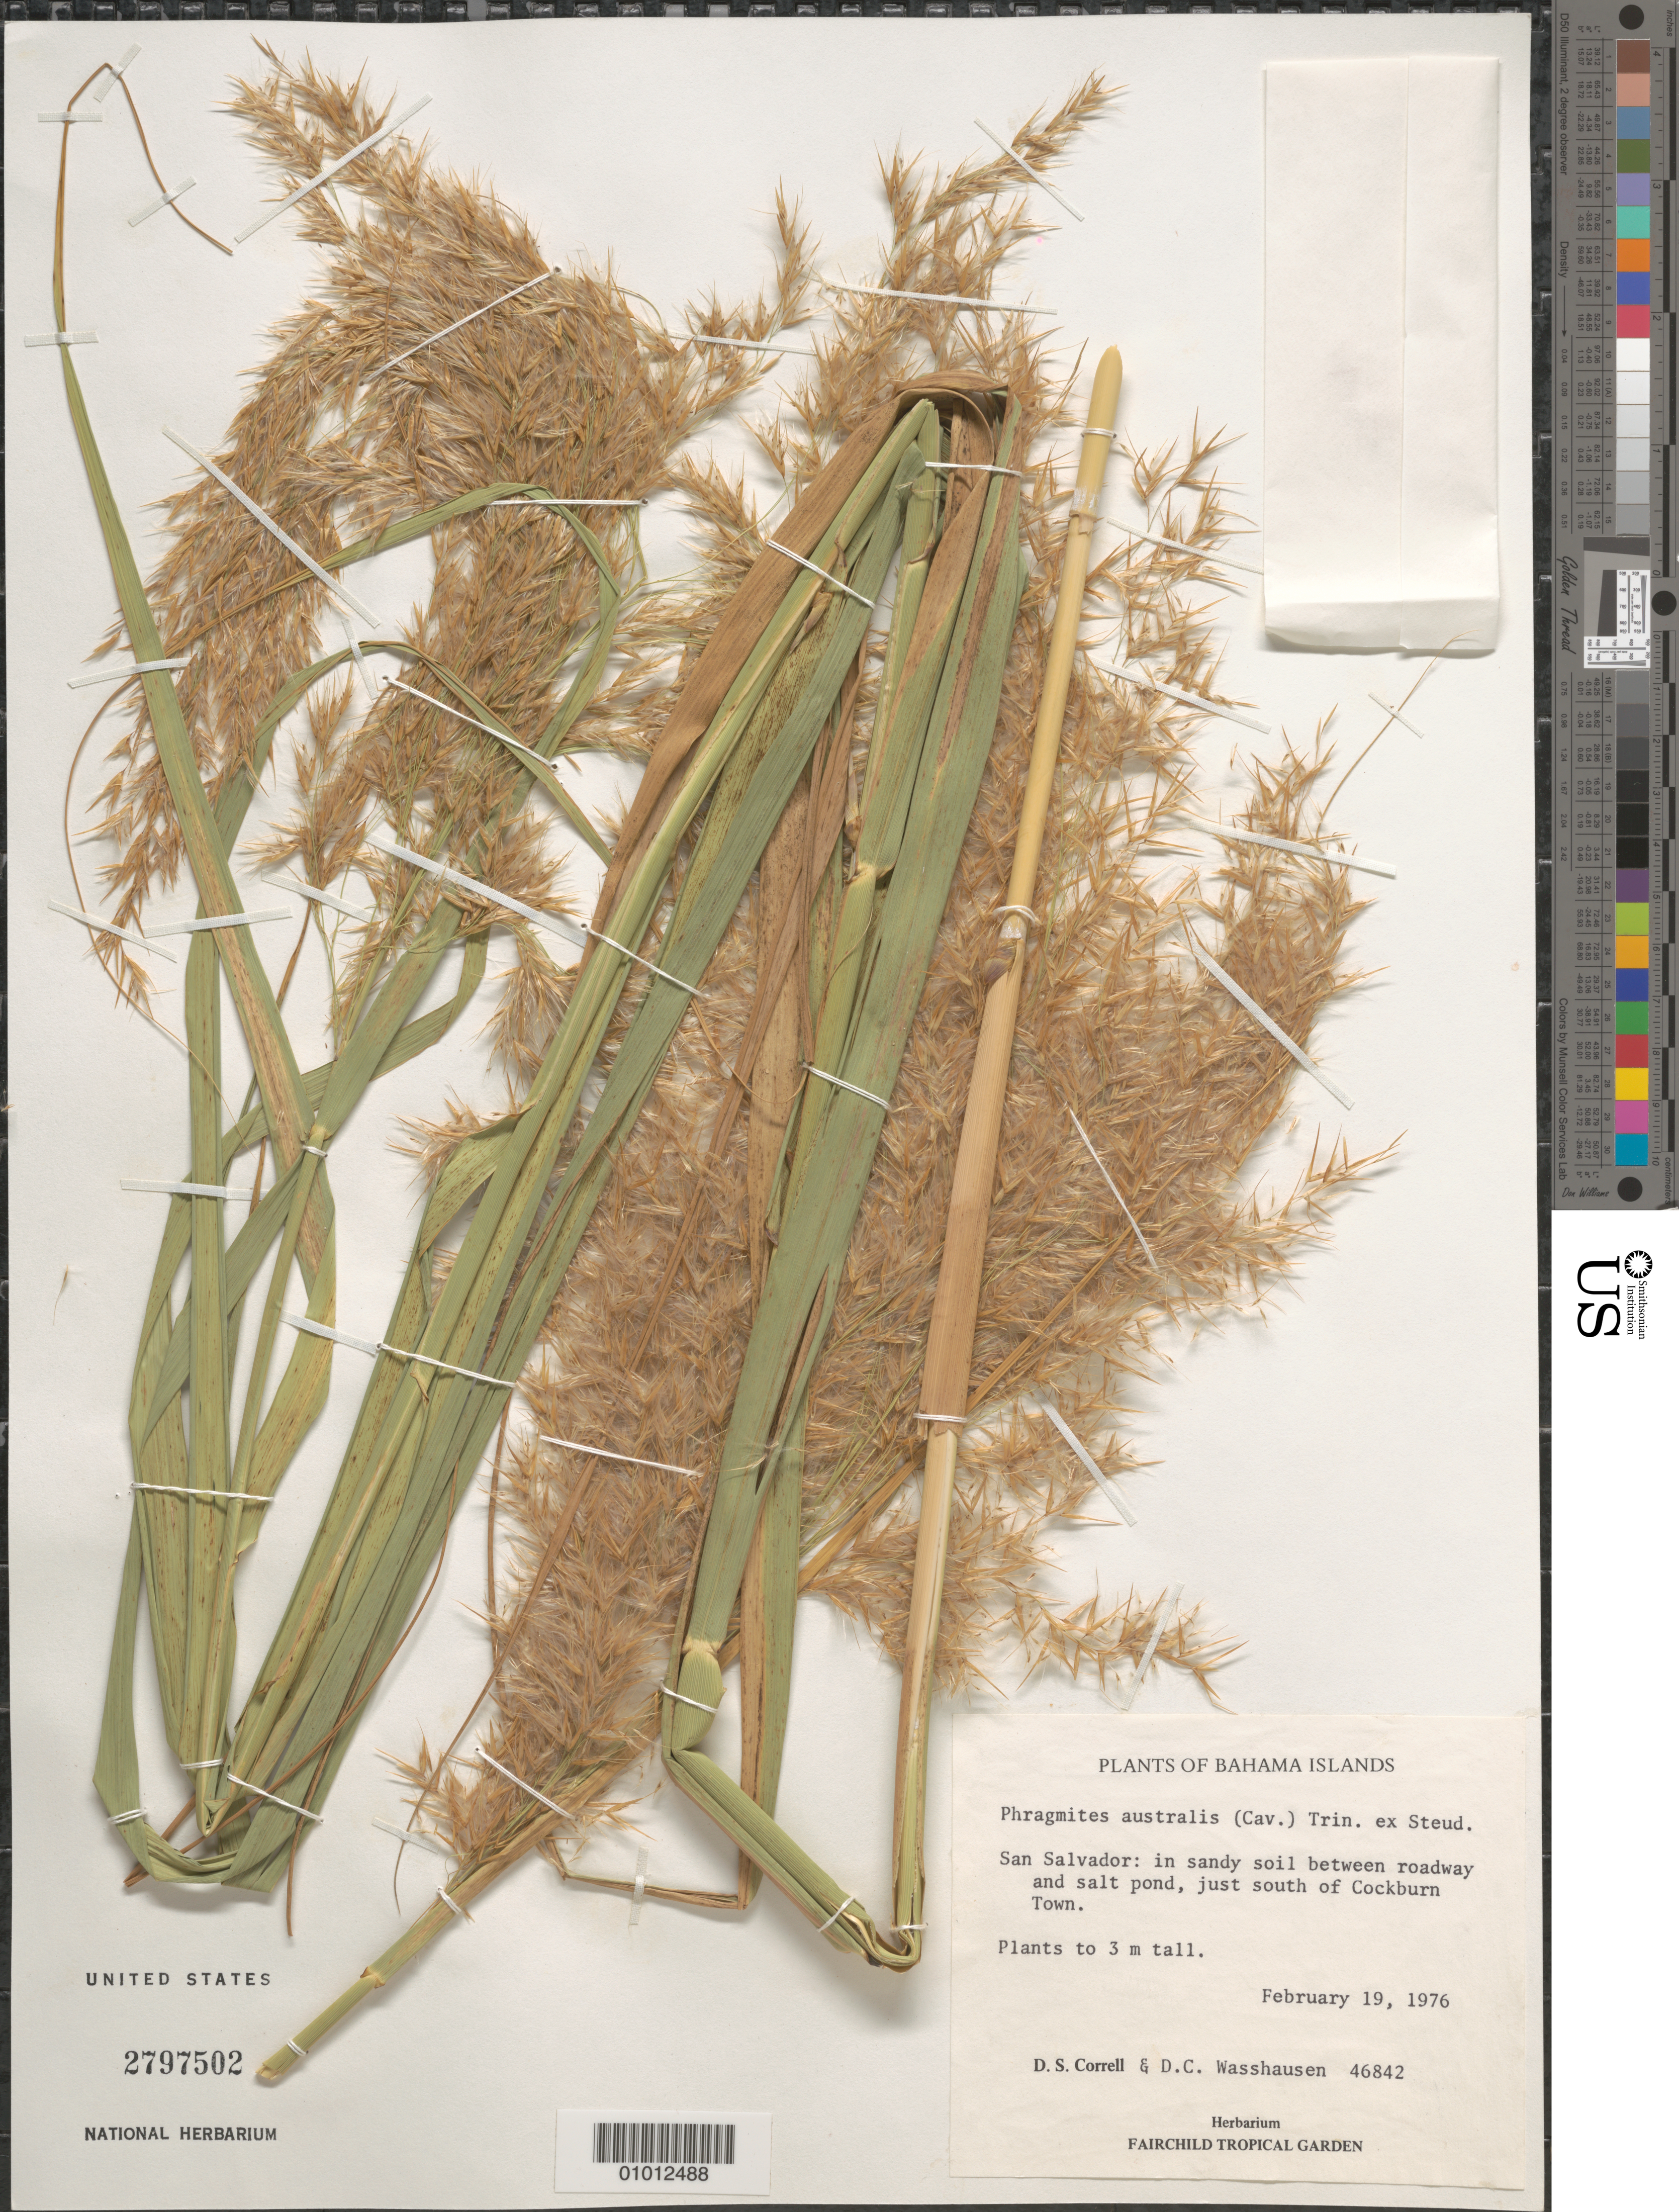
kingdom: Plantae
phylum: Tracheophyta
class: Liliopsida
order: Poales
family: Poaceae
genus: Phragmites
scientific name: Phragmites australis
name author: (Cav.) Trin. ex Steud.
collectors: D. S. Correll & D. C. Wasshausen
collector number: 46842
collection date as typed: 19 Feb 1976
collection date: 1976-02-19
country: Bahamas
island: San Salvador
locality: Between roadway and salt pond, just S of Cockburn Town.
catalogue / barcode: US 2797502